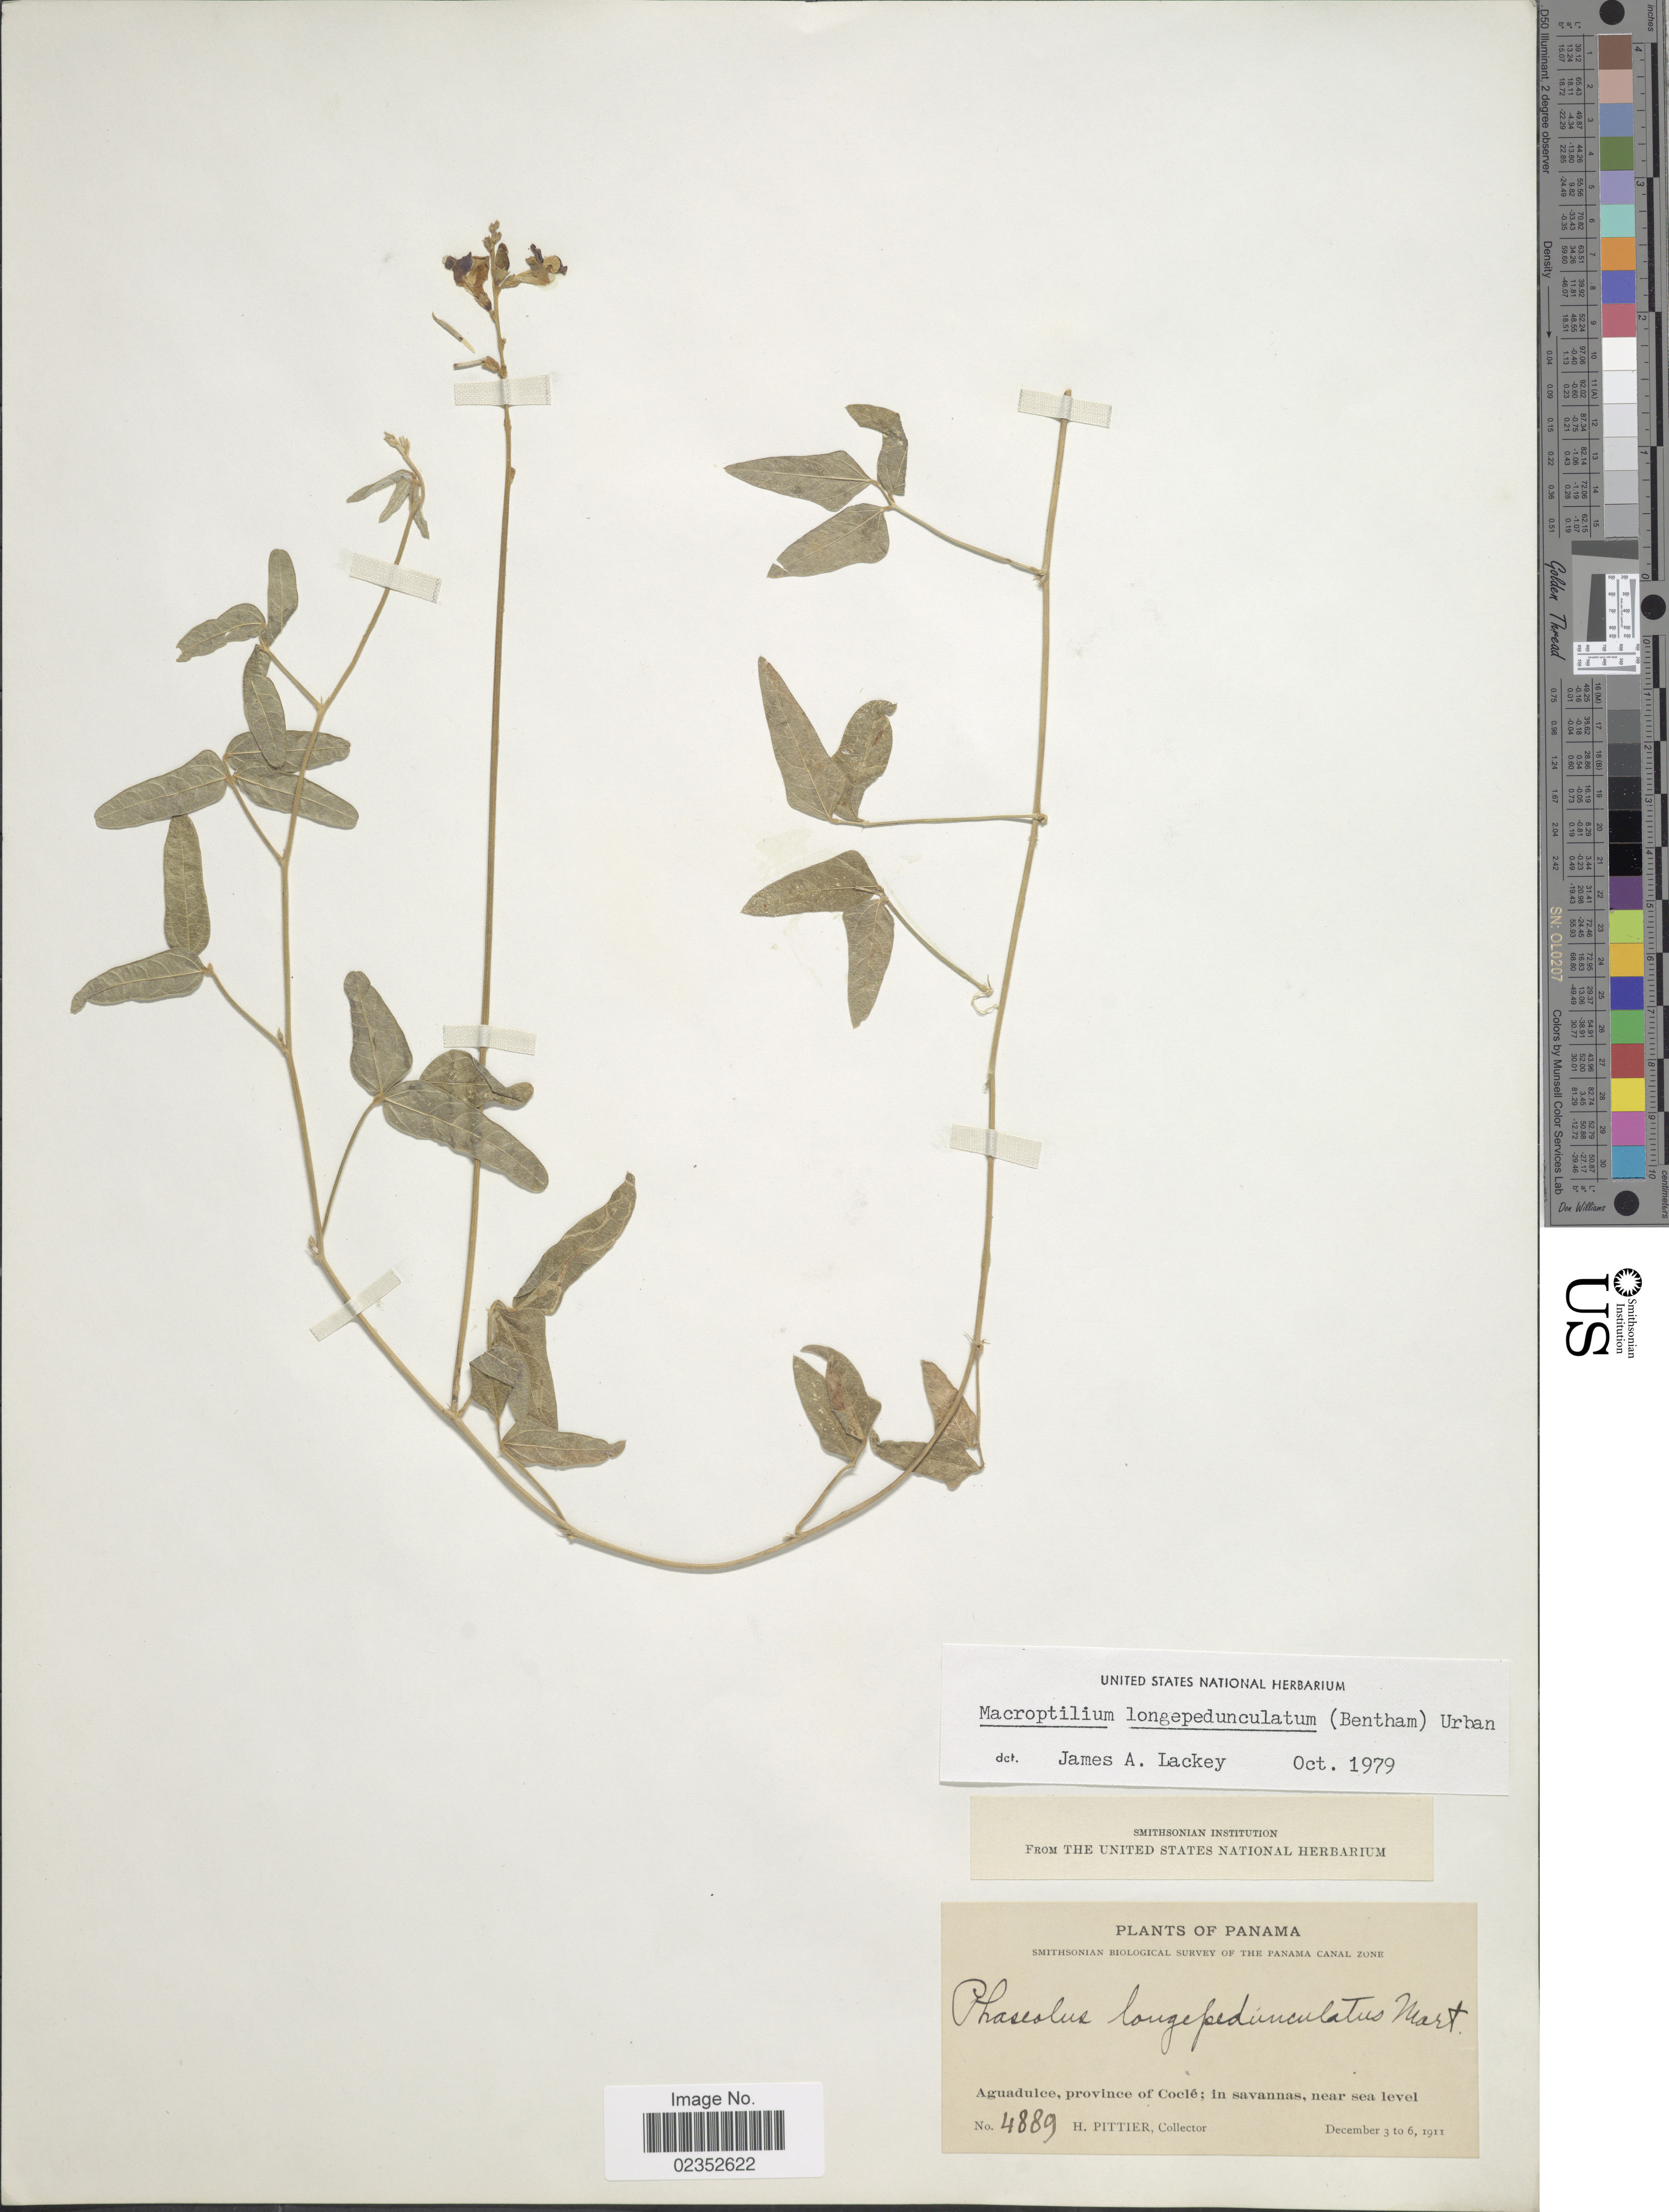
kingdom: Plantae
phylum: Tracheophyta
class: Magnoliopsida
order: Fabales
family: Fabaceae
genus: Macroptilium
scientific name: Macroptilium longepedunculatum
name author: (Benth.) Urb.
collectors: H. F. Pittier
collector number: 4889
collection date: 1911-12-03/1911-12-06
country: Panama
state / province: Coclé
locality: Panama Canal Zone, Aguadulce, in savannas